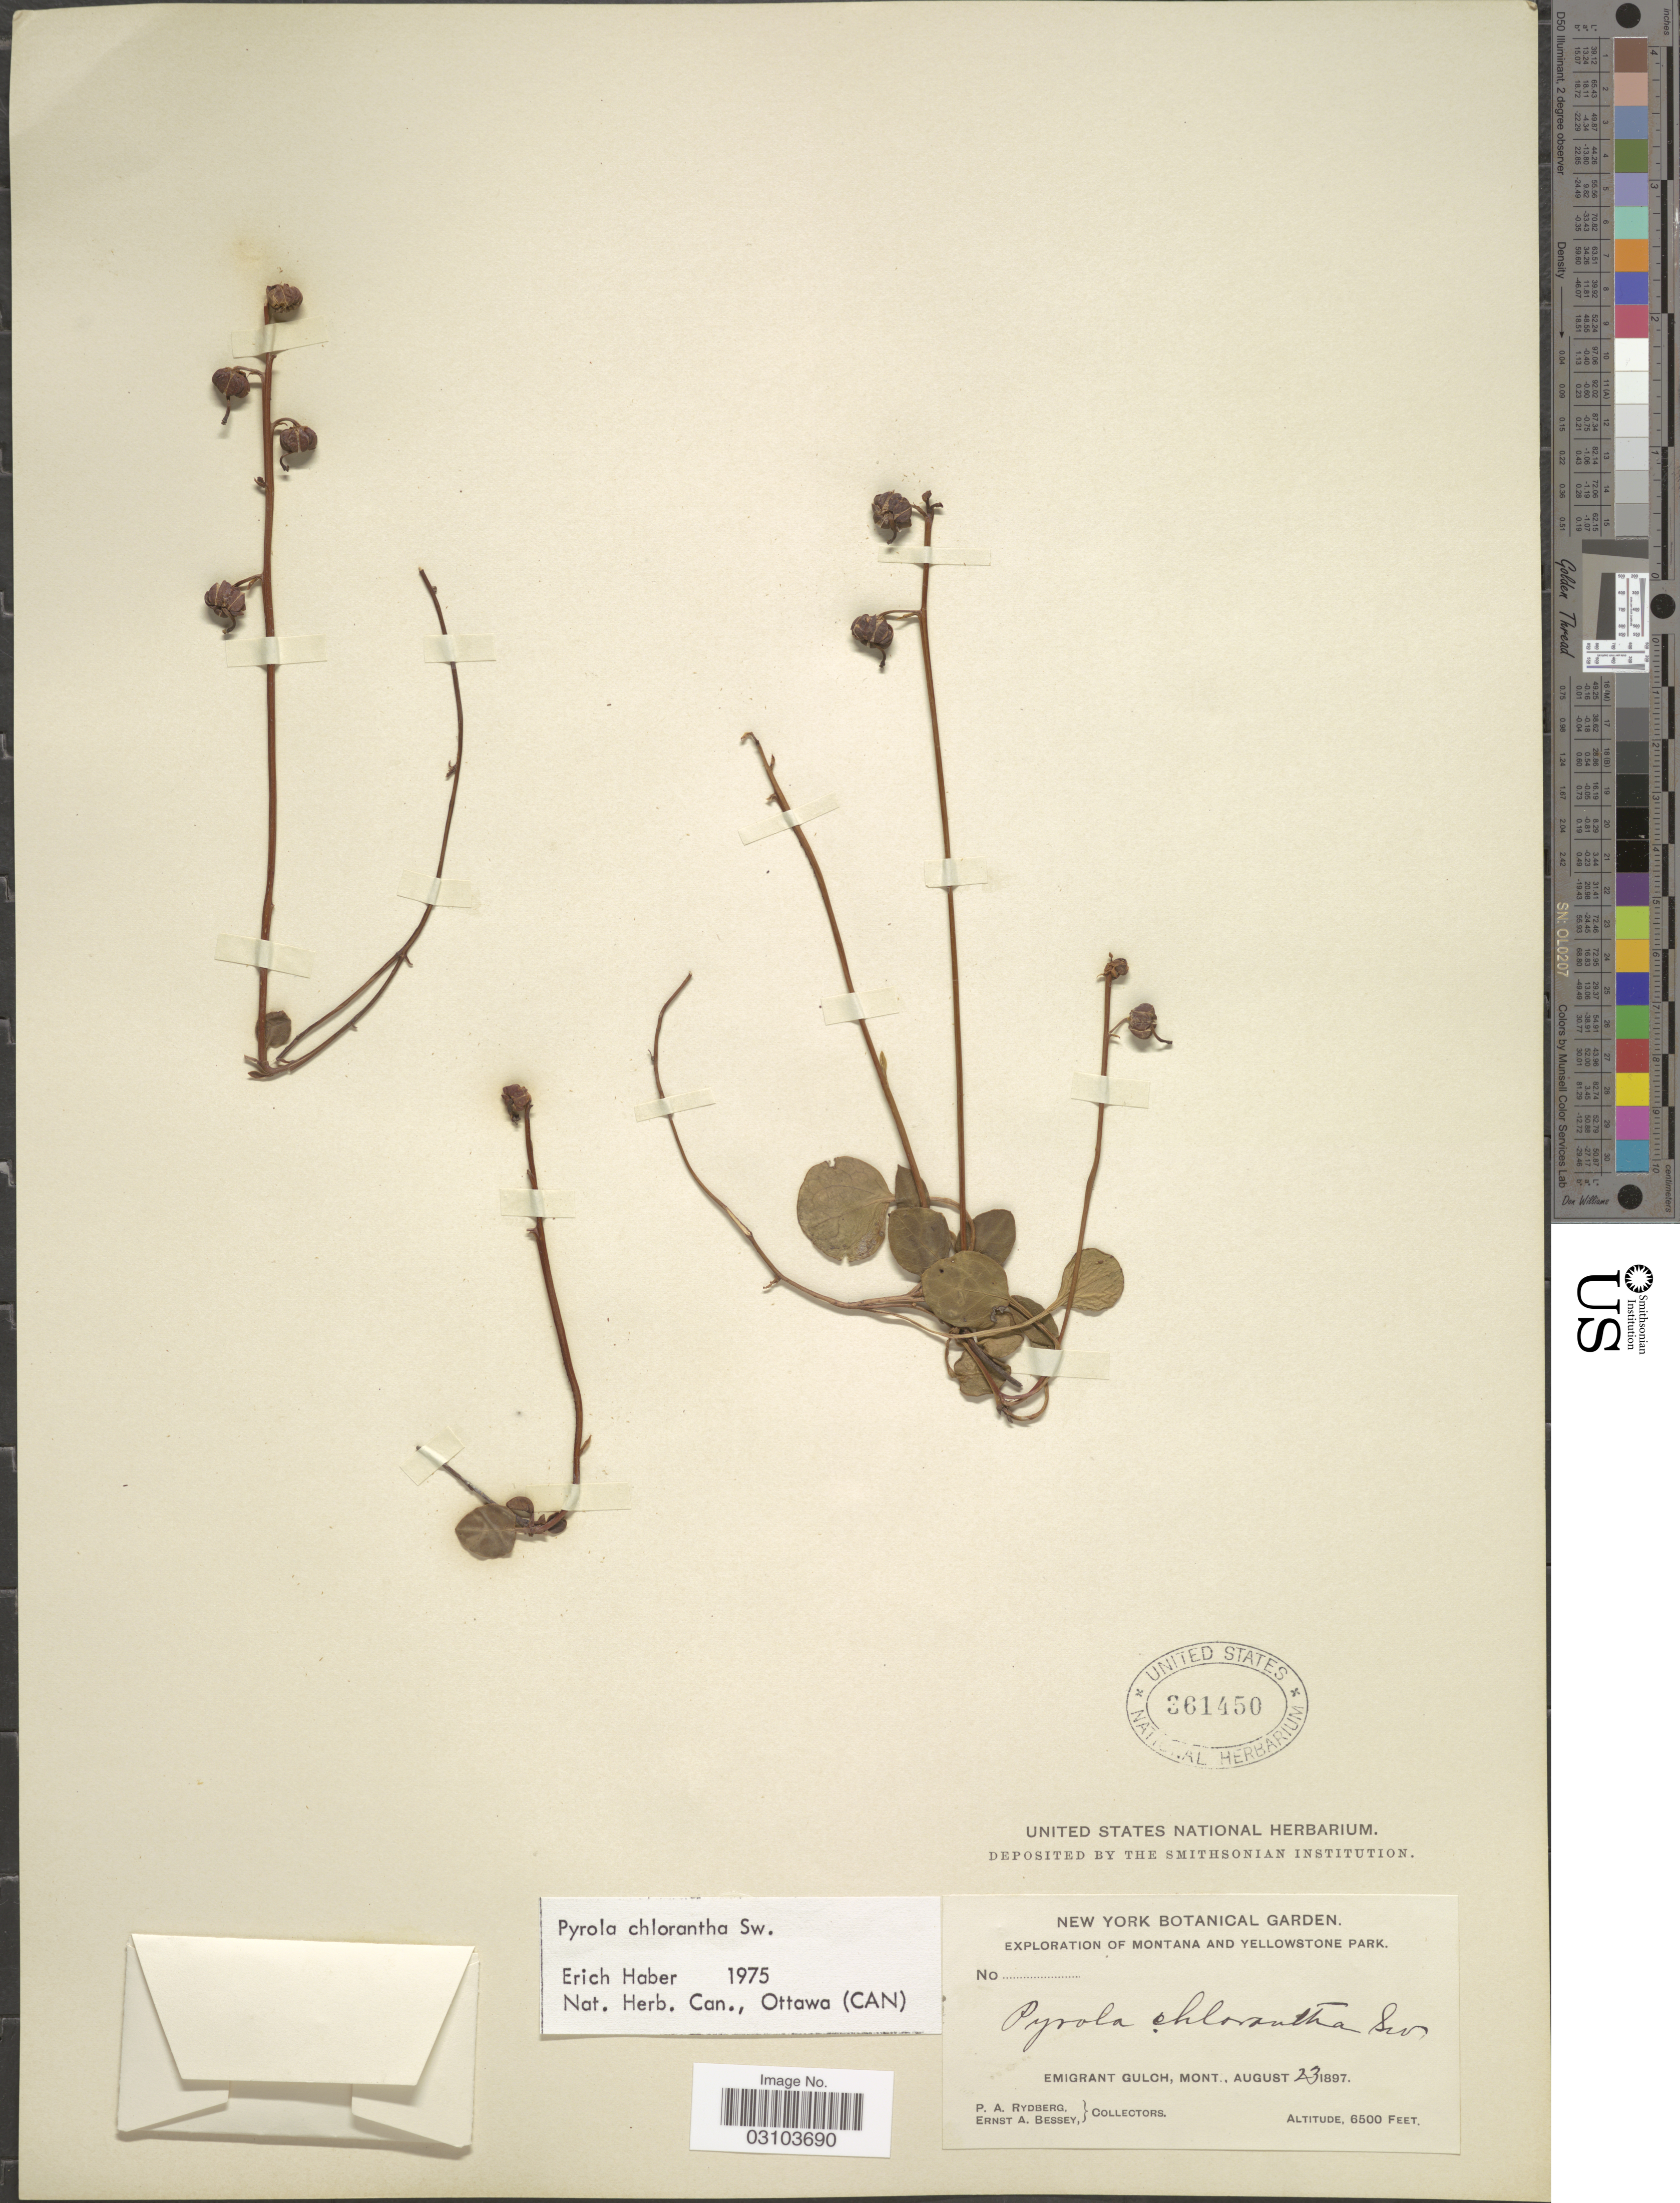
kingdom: Plantae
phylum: Tracheophyta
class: Magnoliopsida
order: Ericales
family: Ericaceae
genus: Pyrola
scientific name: Pyrola chlorantha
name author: Schweigg.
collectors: P. A. Rydberg & E. A. Bessey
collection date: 1897-08-23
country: United States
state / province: Montana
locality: Montana and Yellowstone Park. Emigrant Gulch, Mont.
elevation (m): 1981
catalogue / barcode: US 361450